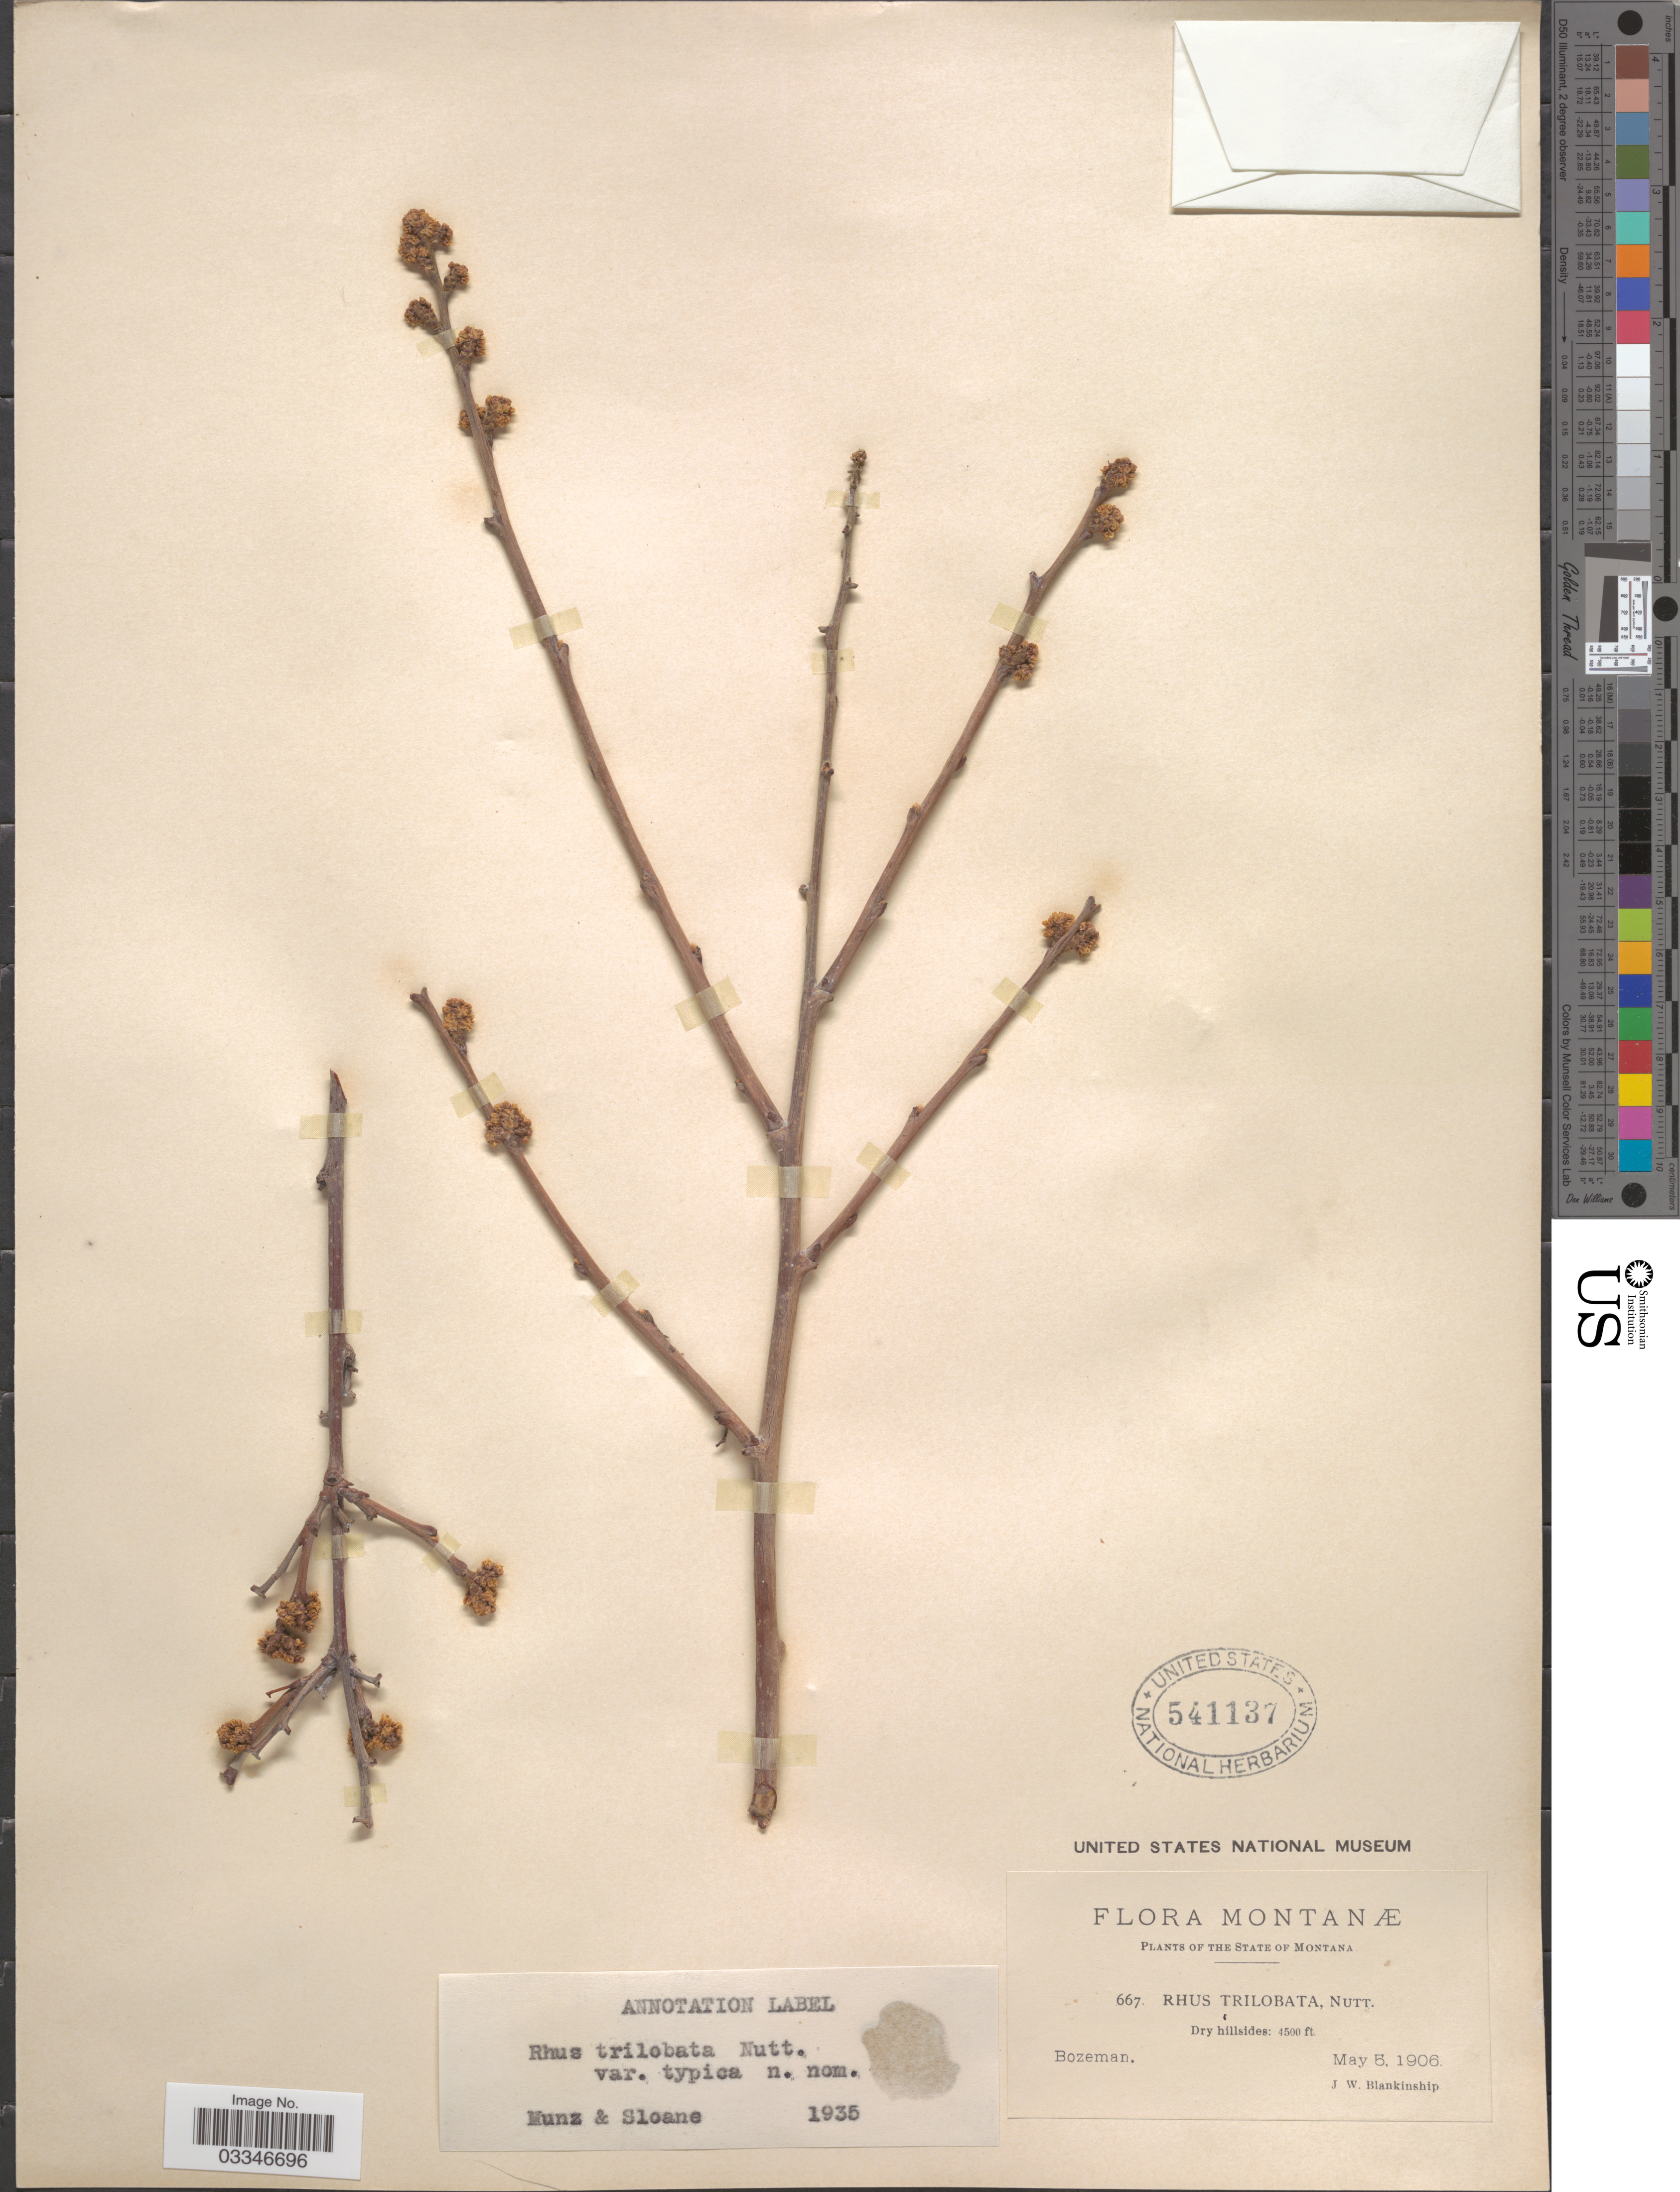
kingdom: Plantae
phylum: Tracheophyta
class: Magnoliopsida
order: Sapindales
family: Anacardiaceae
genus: Rhus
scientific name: Rhus trilobata var. typica Munz & Sloane ined.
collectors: J. W. Blankinship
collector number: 667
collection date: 1906-05-05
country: United States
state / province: Montana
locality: Bozeman.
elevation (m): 1372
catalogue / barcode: US 541137